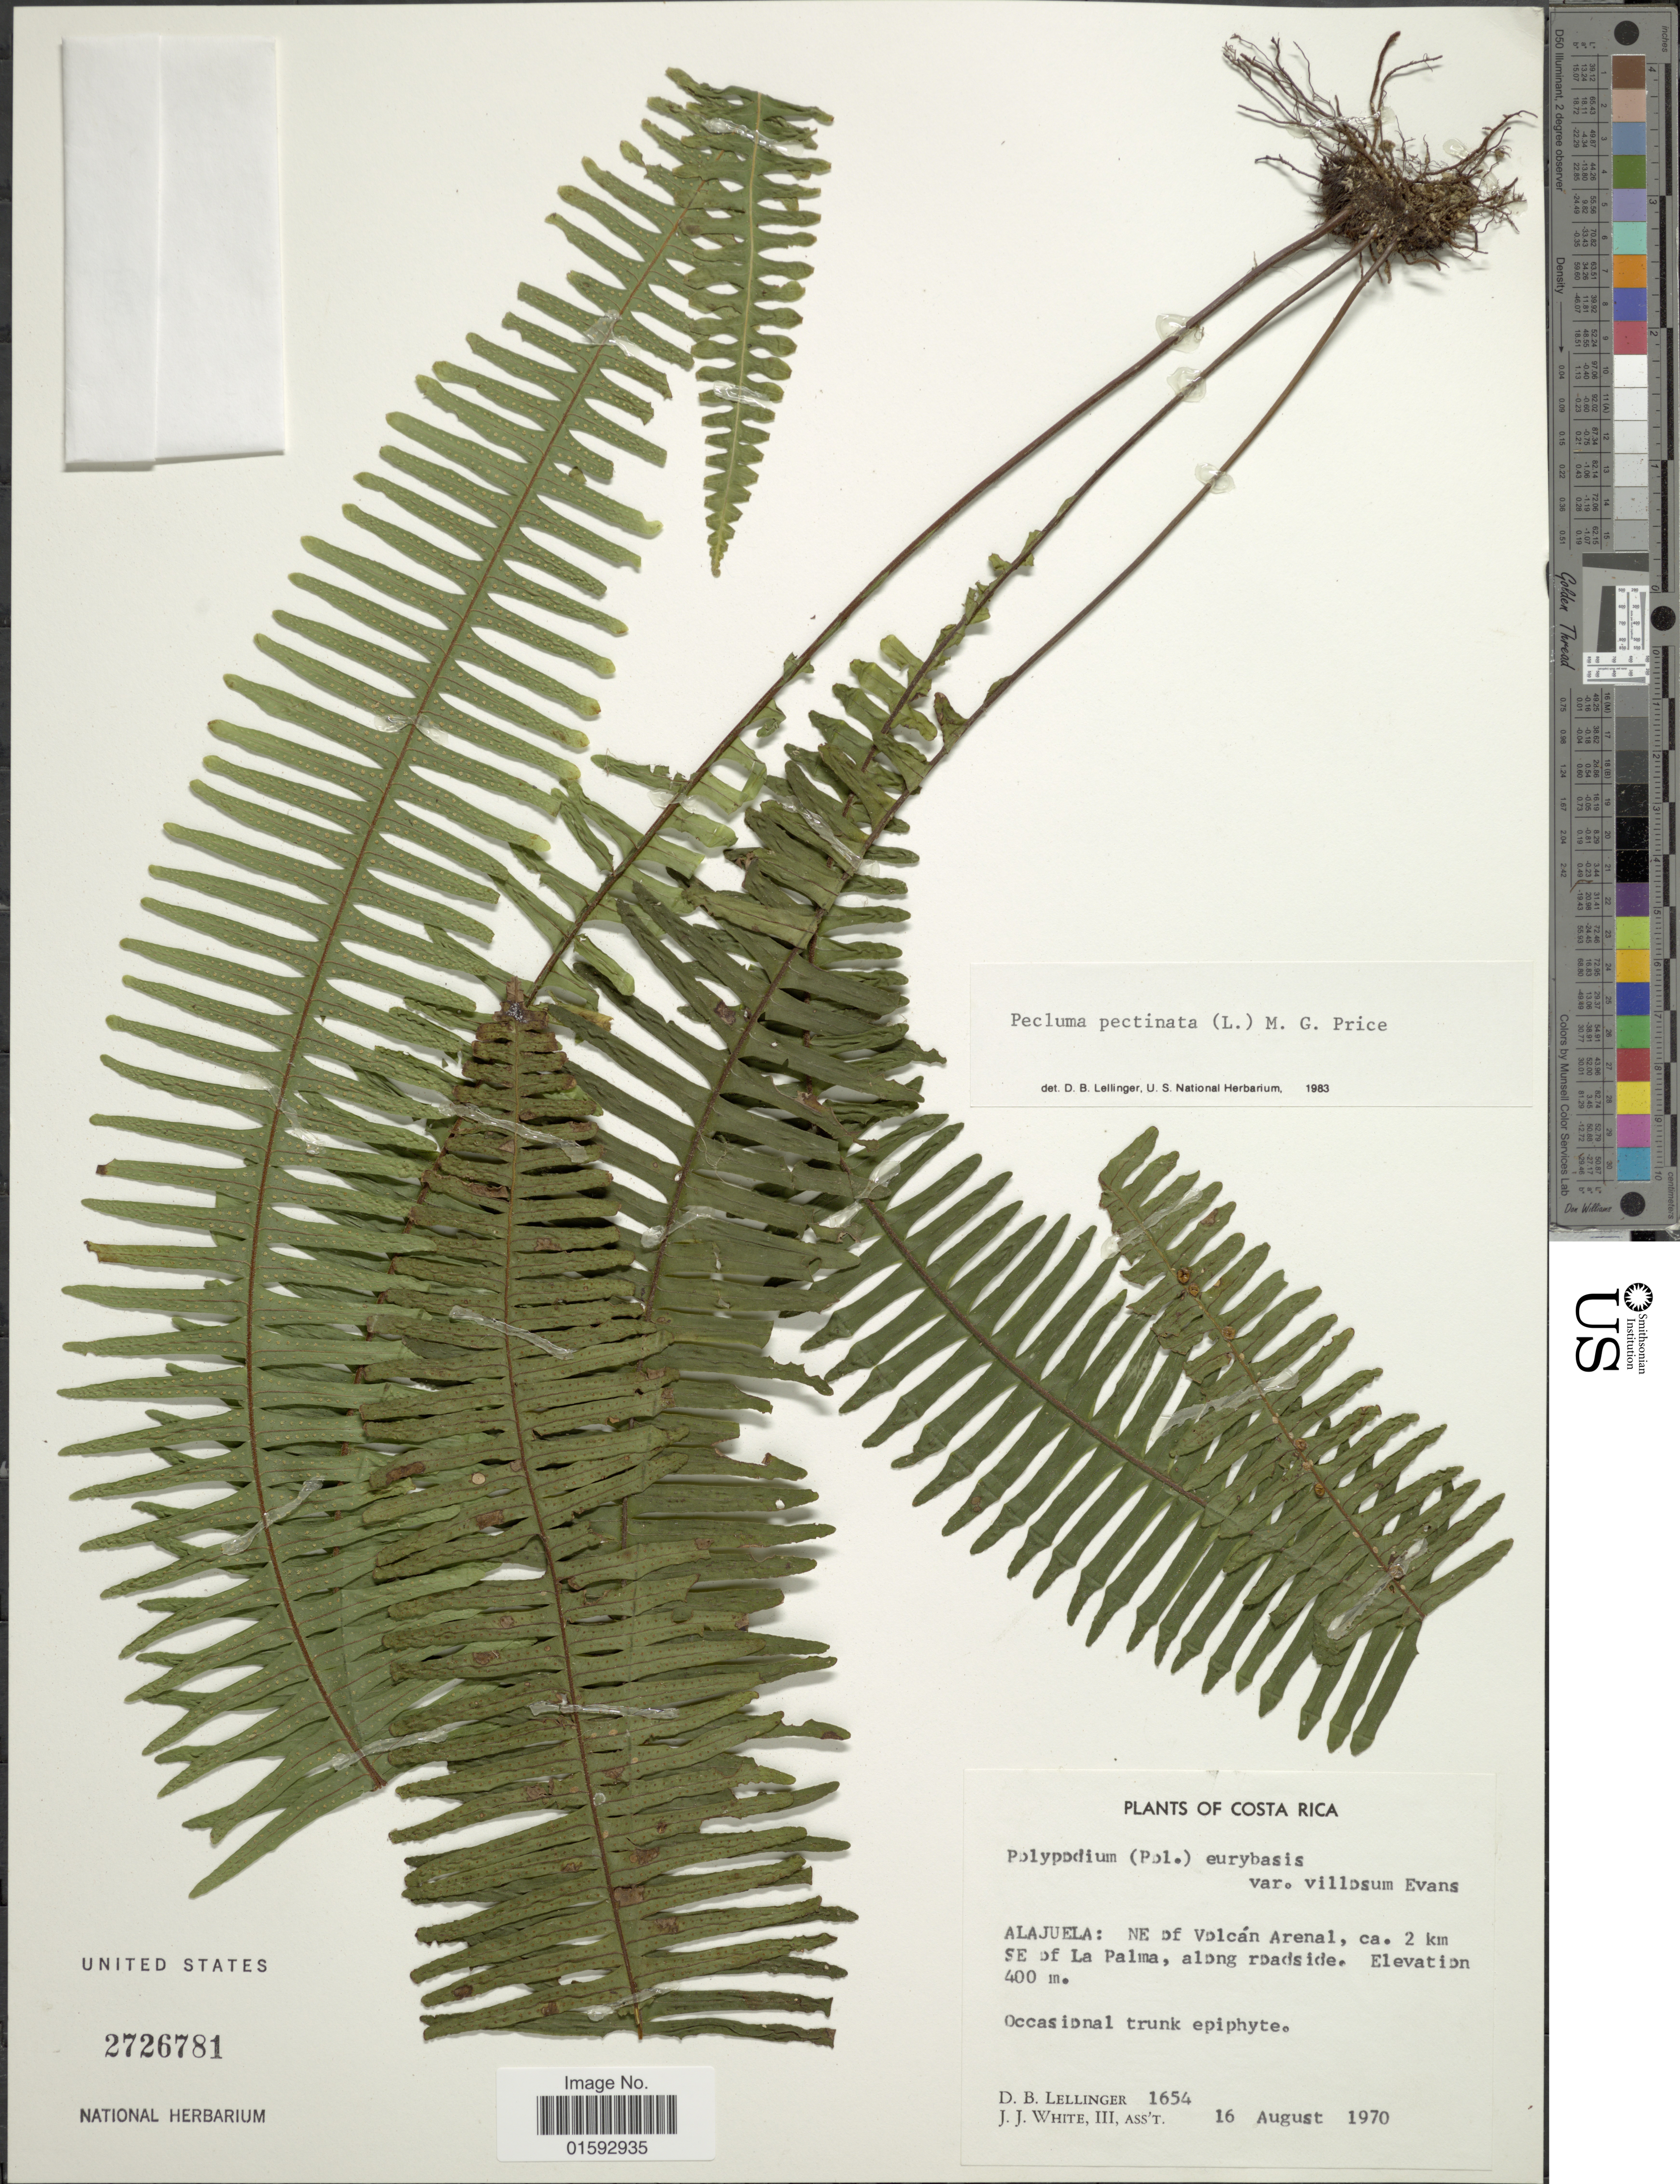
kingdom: Plantae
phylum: Tracheophyta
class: Polypodiopsida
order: Polypodiales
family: Polypodiaceae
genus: Pecluma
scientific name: Pecluma pectinata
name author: (L.) M.G. Price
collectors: D. B. Lellinger & J. J. White III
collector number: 1654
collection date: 1970-08-16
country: Costa Rica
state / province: Alajuela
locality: NE of Volcan Arenal, ca. 2 km SE of La Palma, along roadside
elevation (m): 400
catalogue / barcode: US 2726781